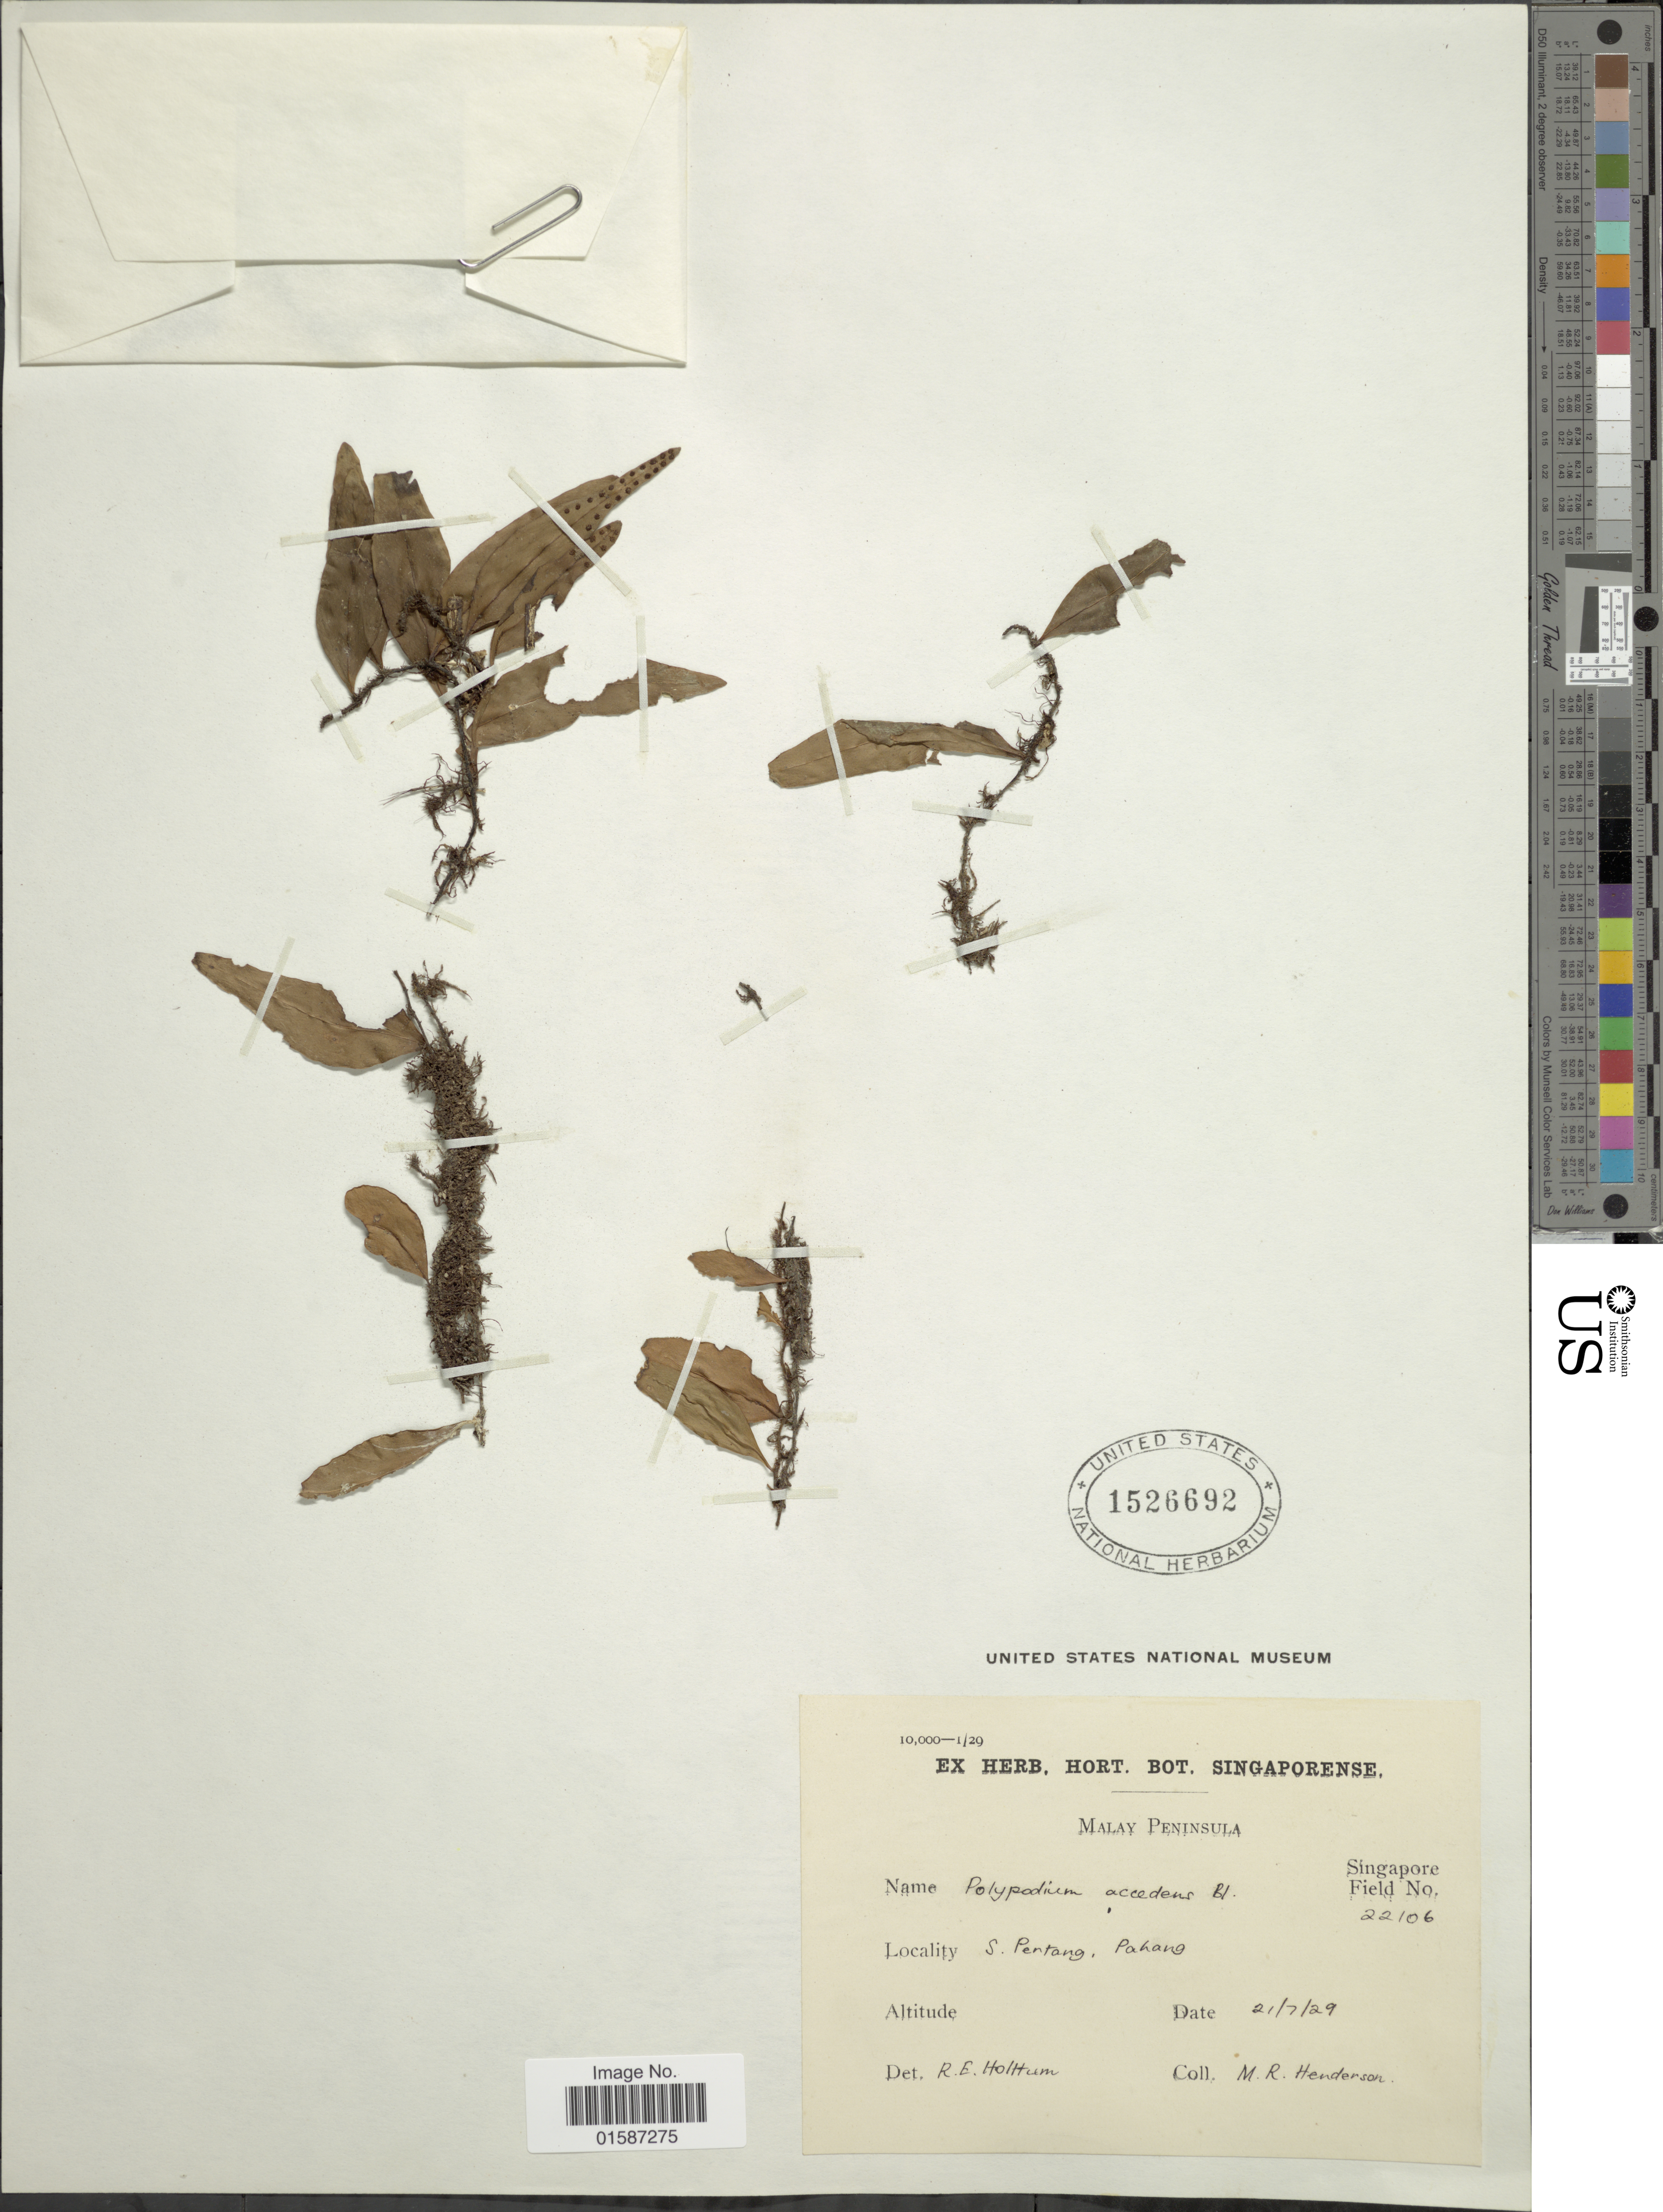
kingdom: Plantae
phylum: Tracheophyta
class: Polypodiopsida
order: Polypodiales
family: Polypodiaceae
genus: Lemmaphyllum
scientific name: Lemmaphyllum accedens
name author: (Blume) Donk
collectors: M. Henderson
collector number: Singapore Field 22103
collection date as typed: Transcribed d/m/y: 21/7/29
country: Malaysia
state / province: Pahang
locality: Malay Peninsula, S. Pentang Pahang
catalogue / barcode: US 1526692